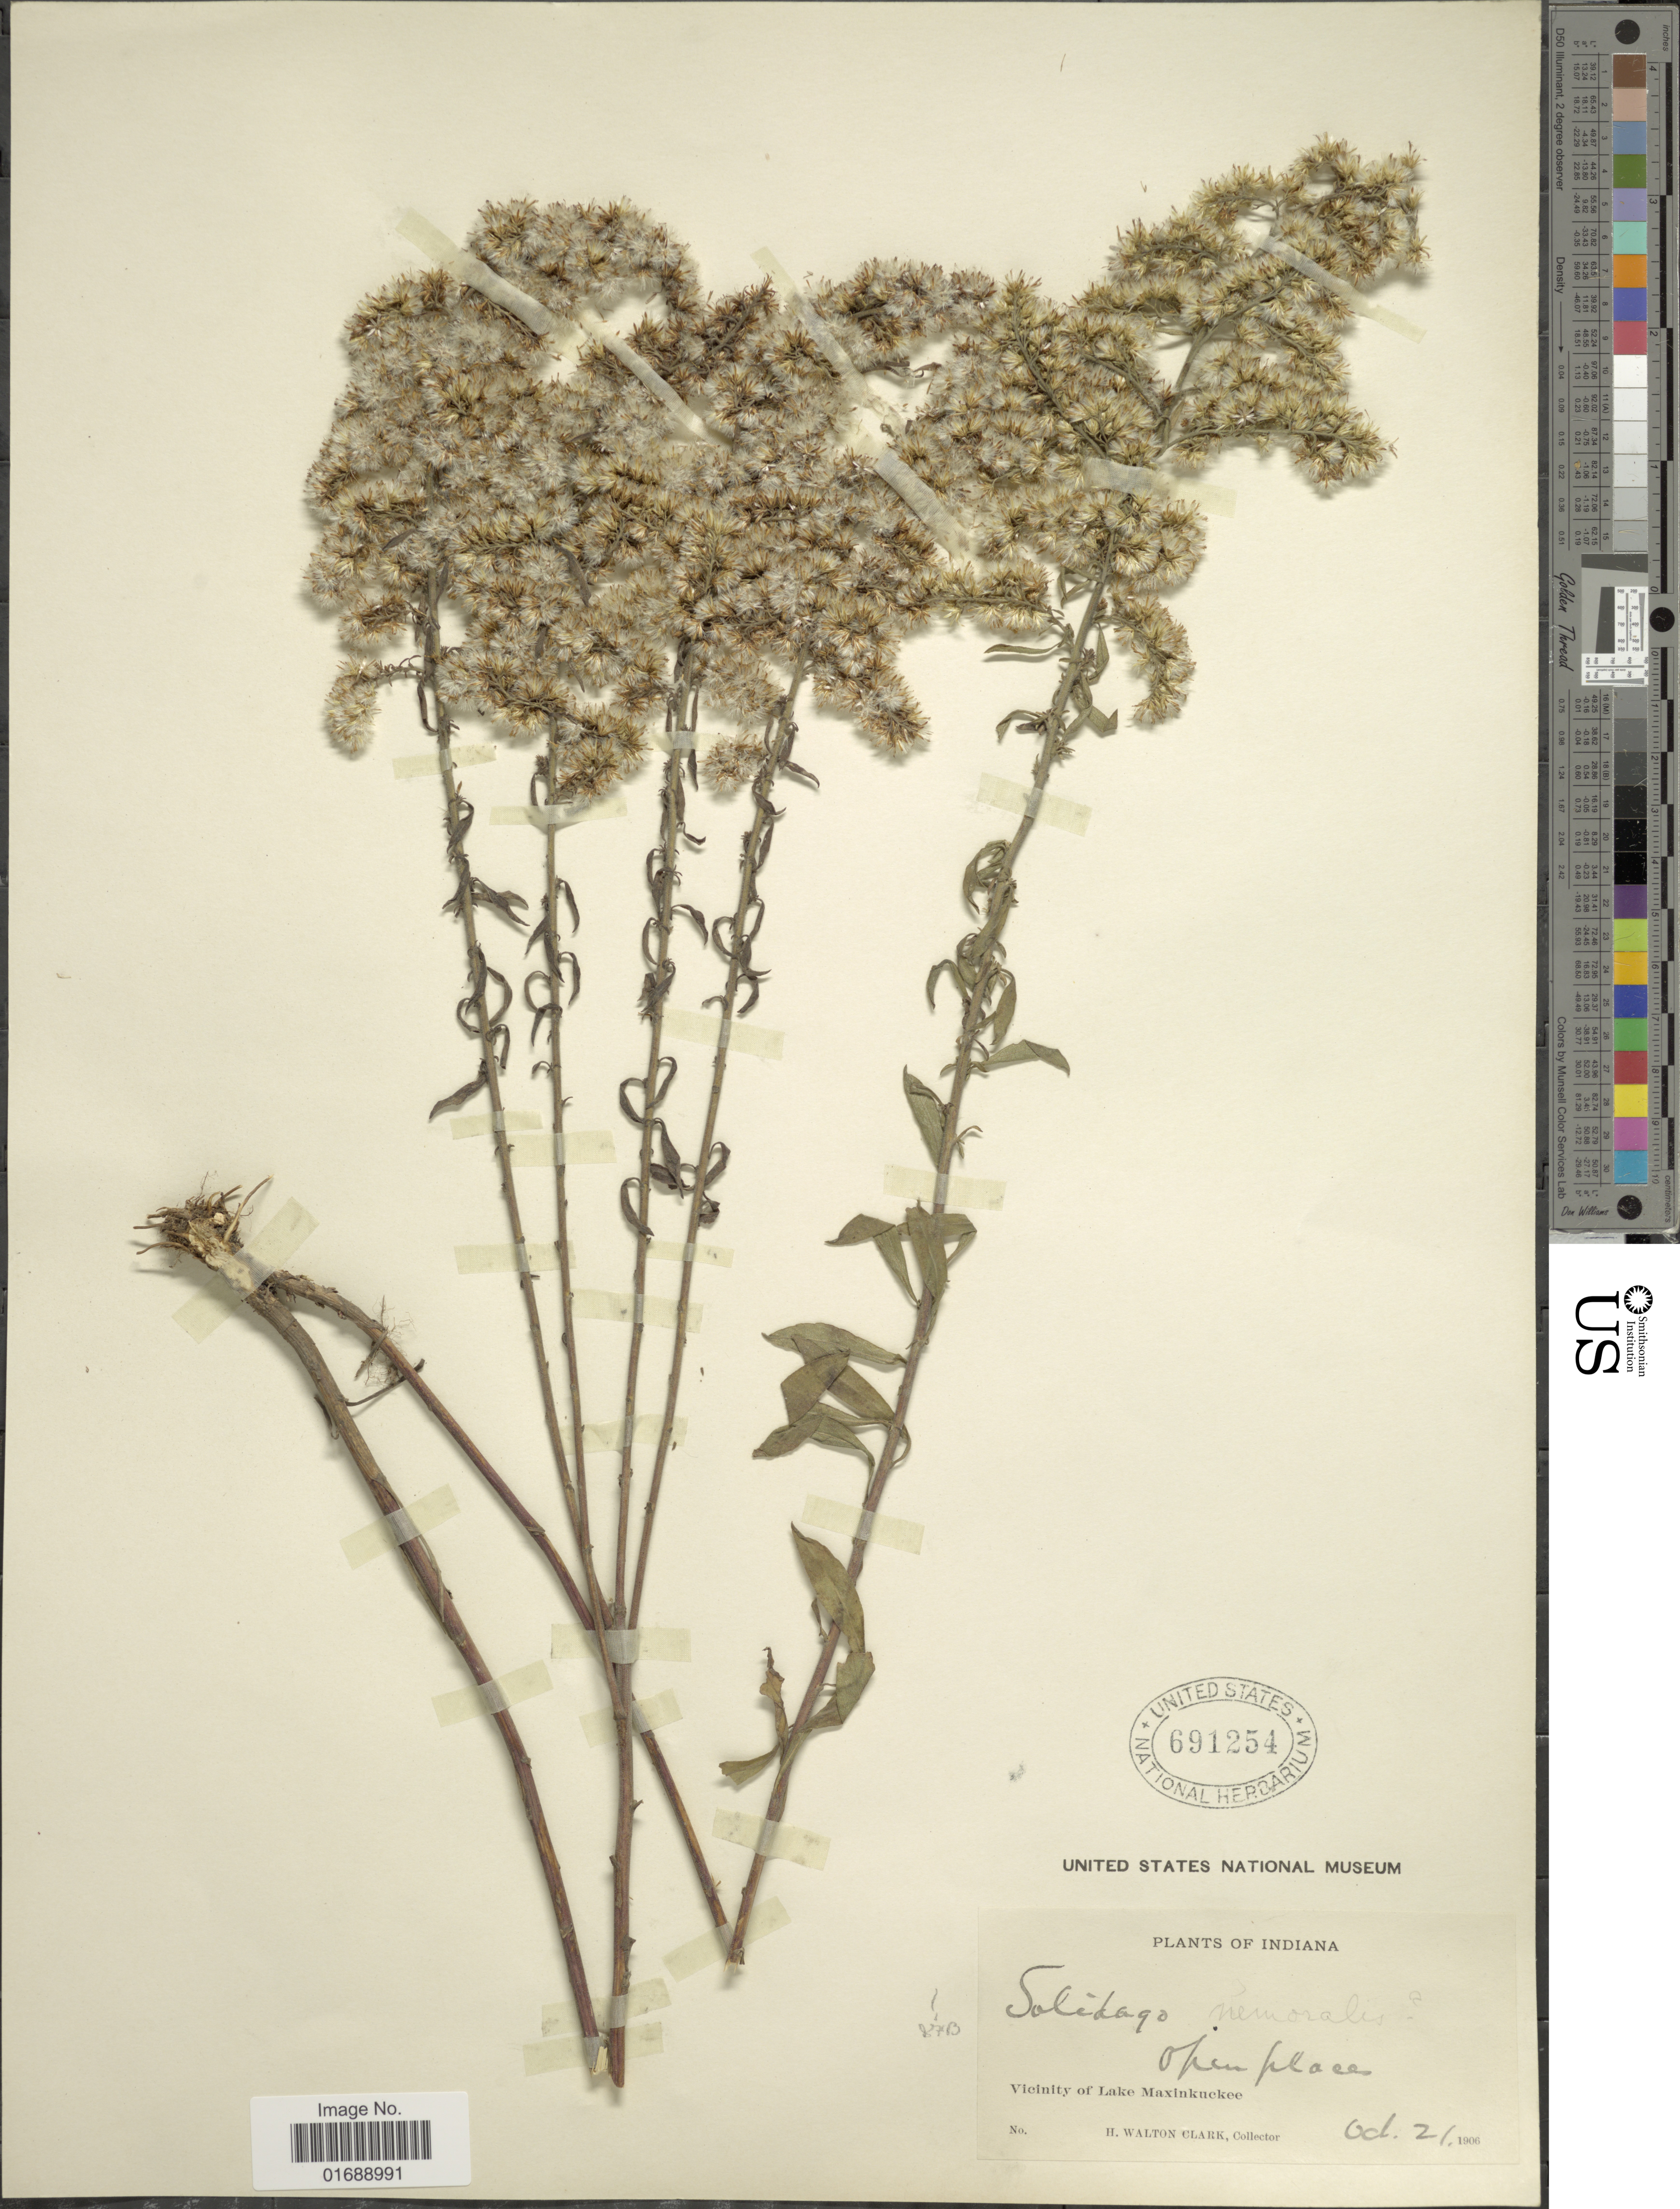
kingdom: Plantae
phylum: Tracheophyta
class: Magnoliopsida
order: Asterales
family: Asteraceae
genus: Solidago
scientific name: Solidago nemoralis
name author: Aiton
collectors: H. W. Clark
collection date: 1906-10-21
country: United States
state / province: Indiana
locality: Vicinity of Lake Maxinkuckee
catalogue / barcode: US 691254